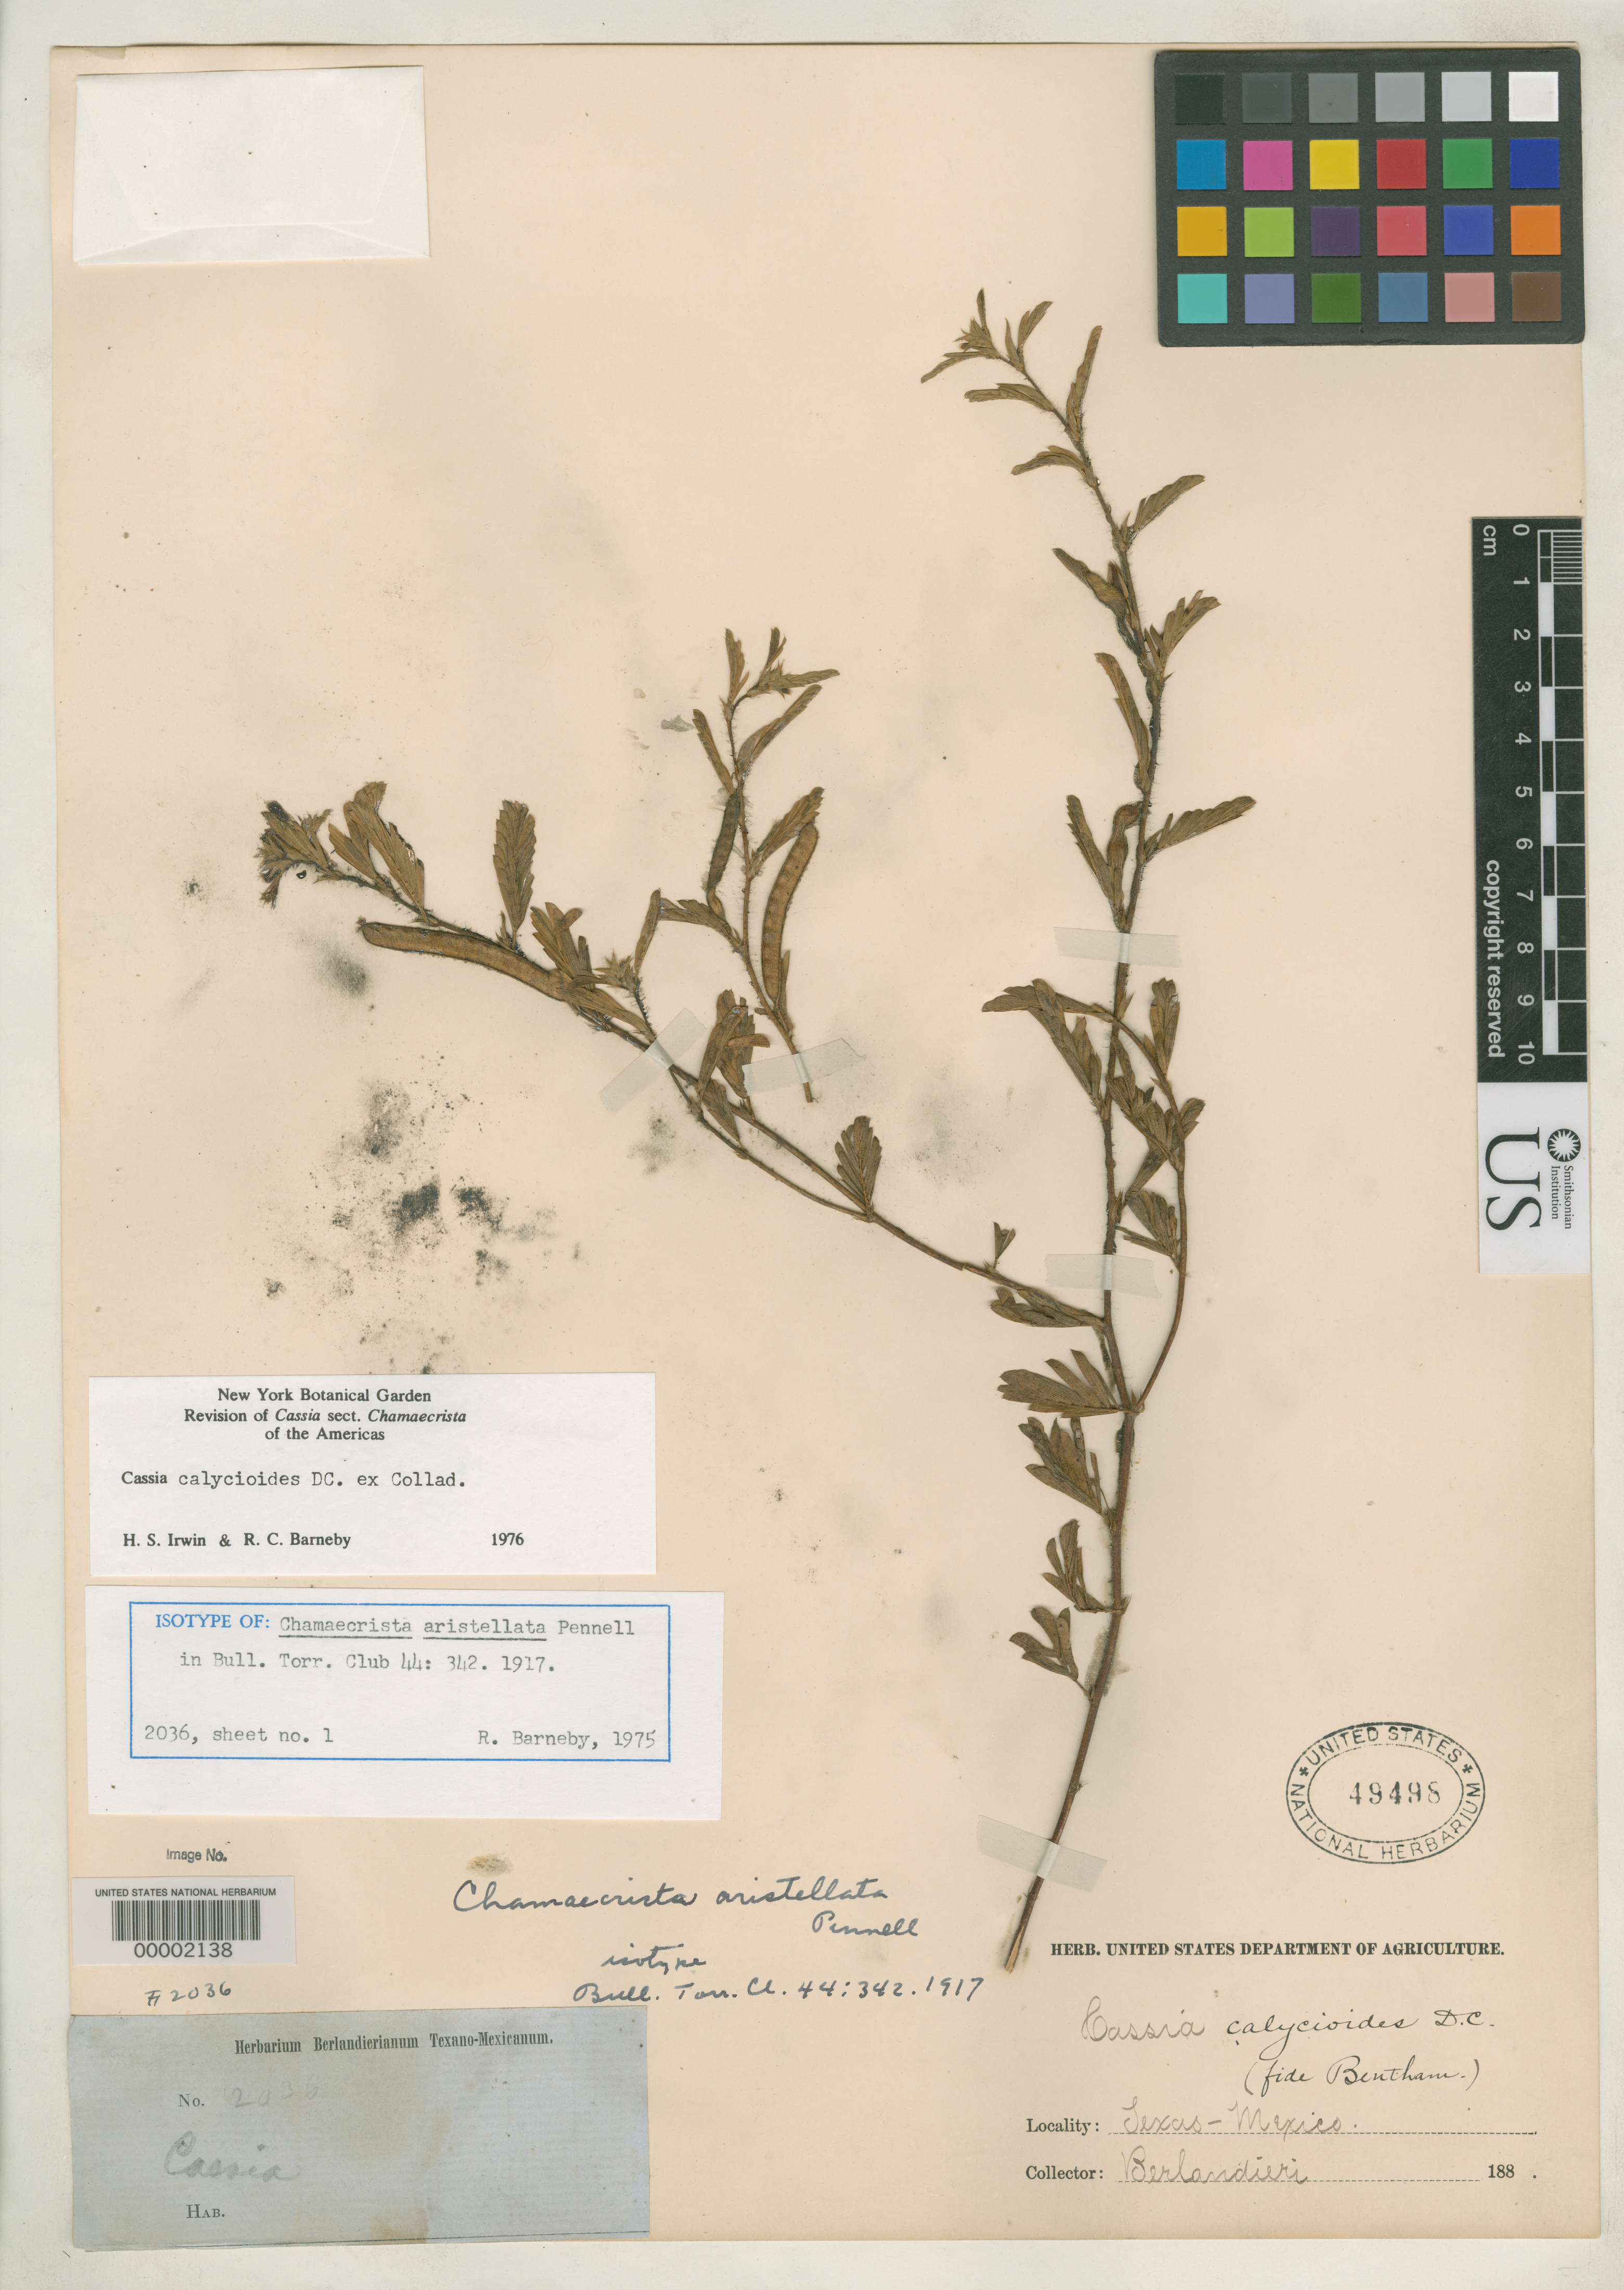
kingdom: Plantae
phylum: Tracheophyta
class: Magnoliopsida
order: Fabales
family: Fabaceae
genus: Chamaecrista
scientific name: Chamaecrista aristellata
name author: Pennell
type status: Isotype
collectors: J. L. Berlandier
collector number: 2036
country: United States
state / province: Texas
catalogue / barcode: US 49498